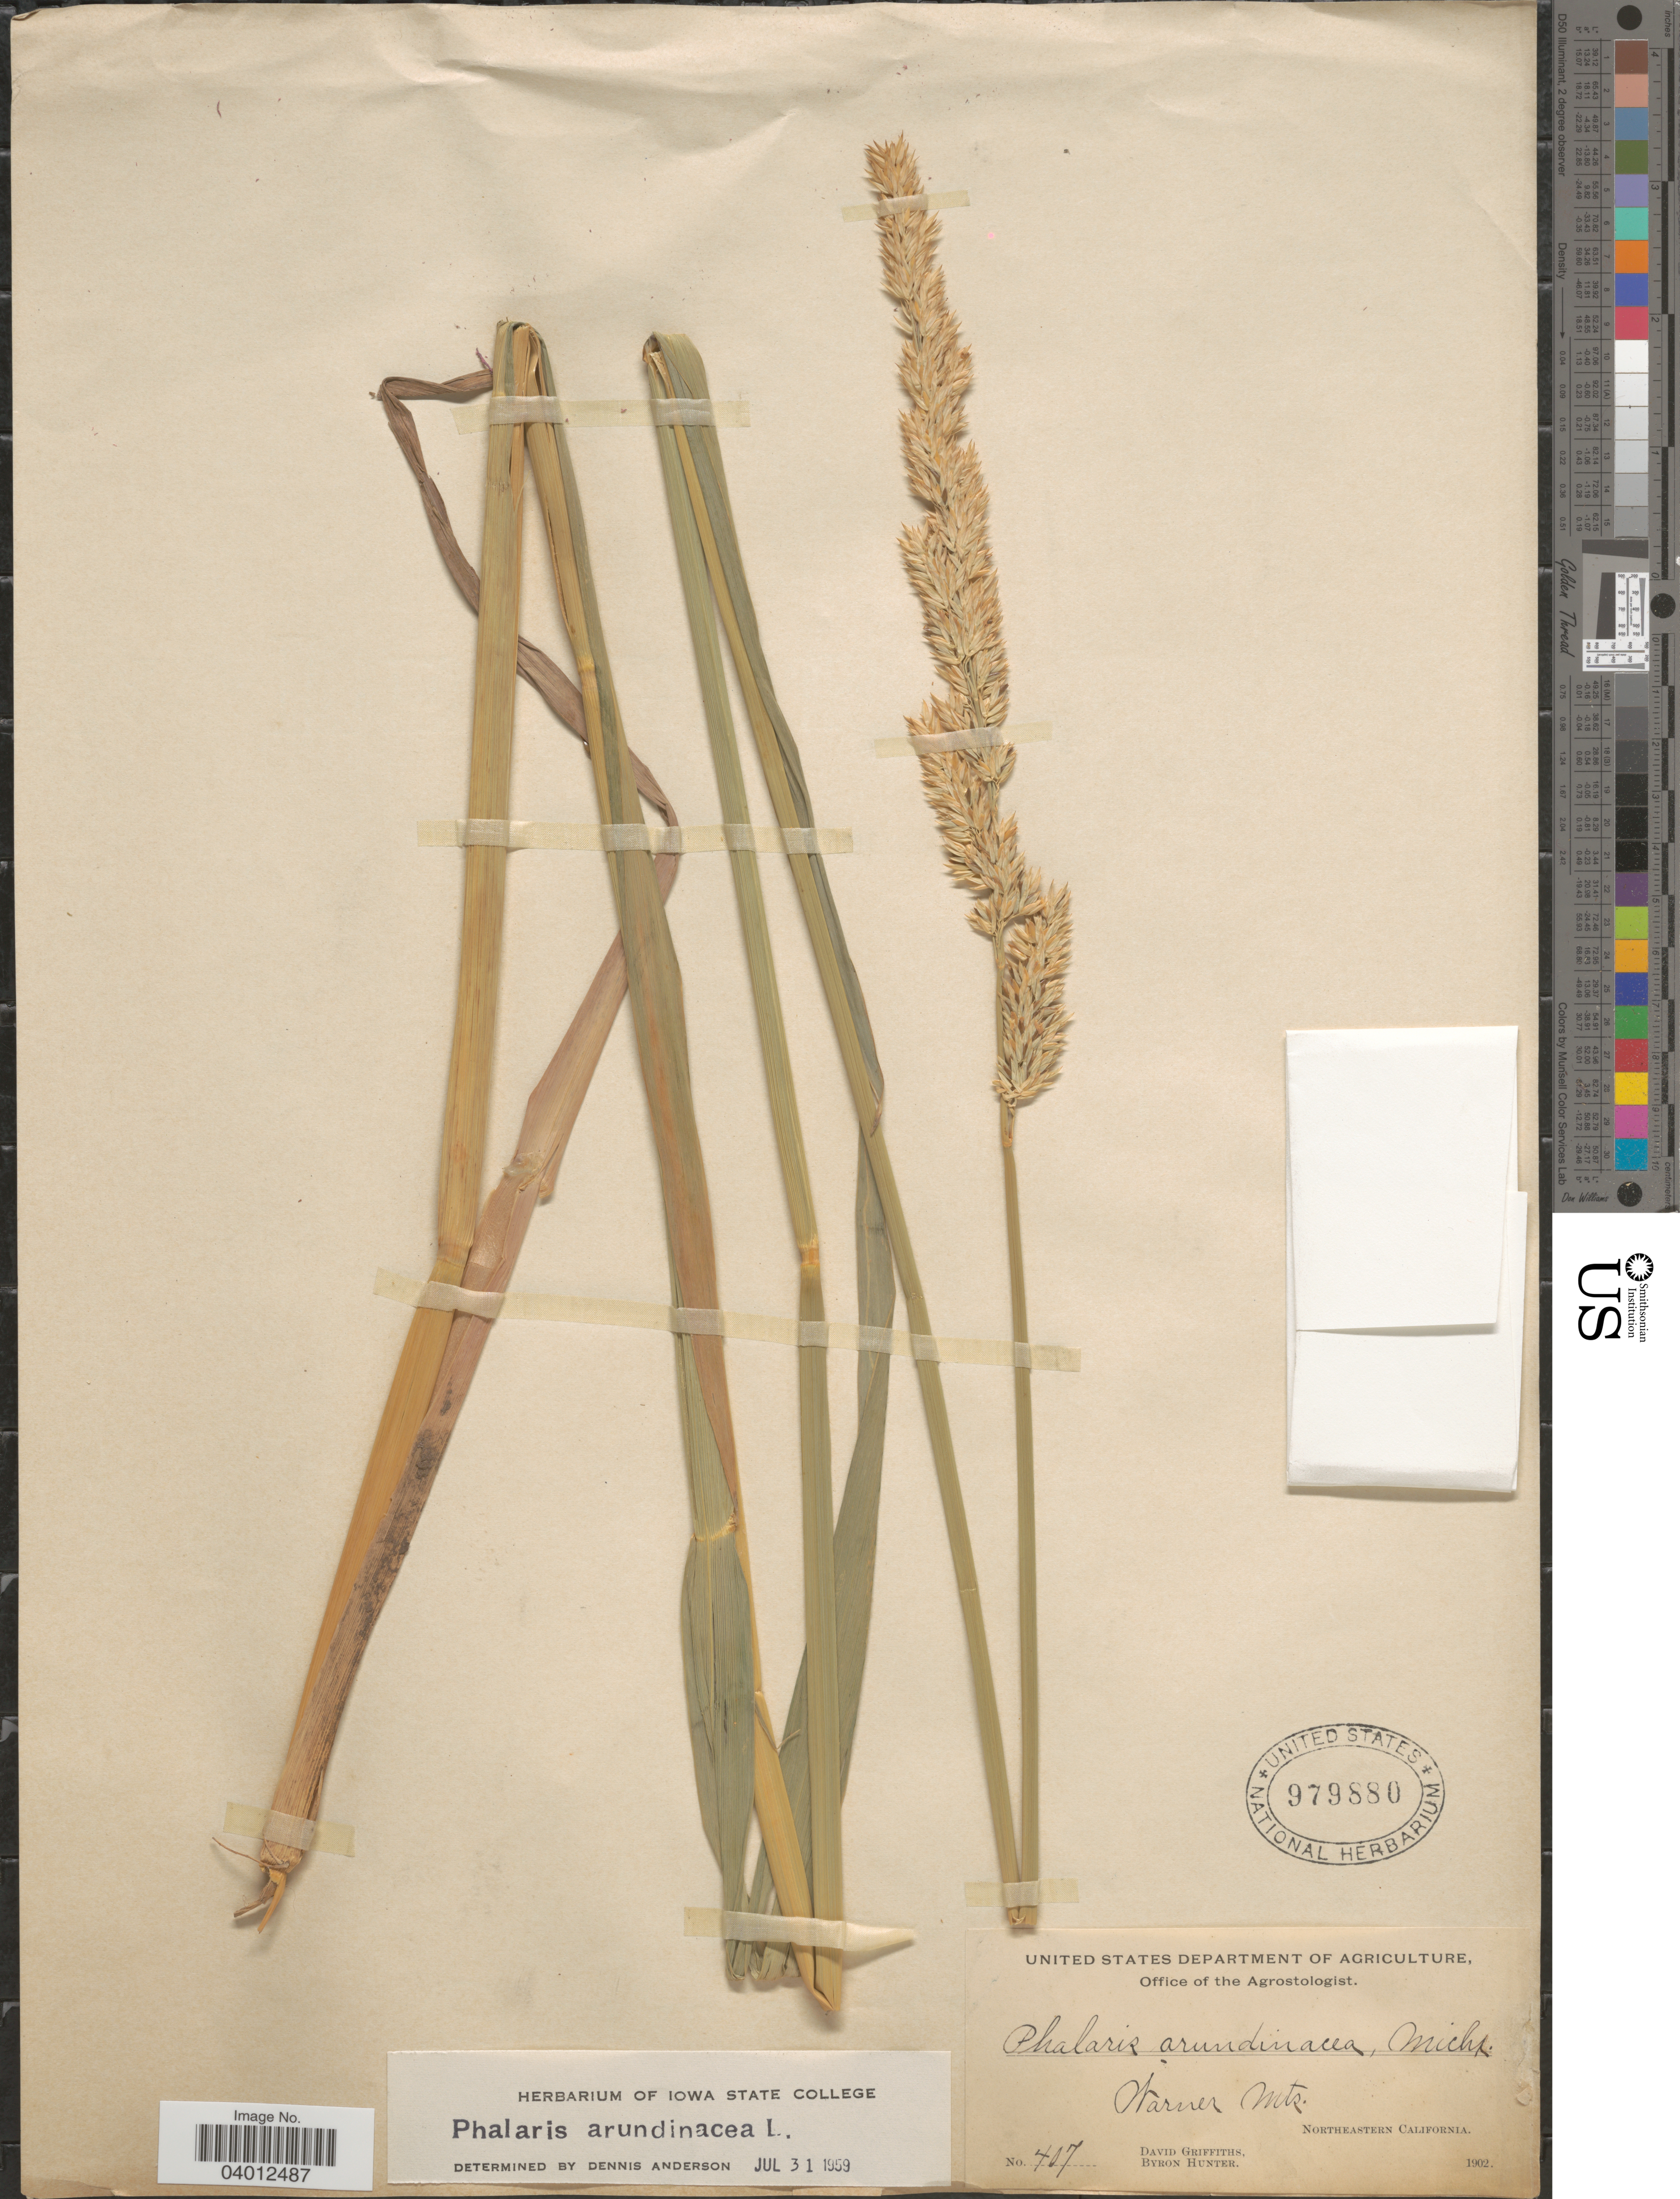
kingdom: Plantae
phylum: Tracheophyta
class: Liliopsida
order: Poales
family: Poaceae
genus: Phalaris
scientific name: Phalaris arundinacea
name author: L.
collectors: D. Griffiths & B. Hunter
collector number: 407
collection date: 1902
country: United States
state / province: California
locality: Warner Mts. Northeastern California.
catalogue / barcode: US 979880